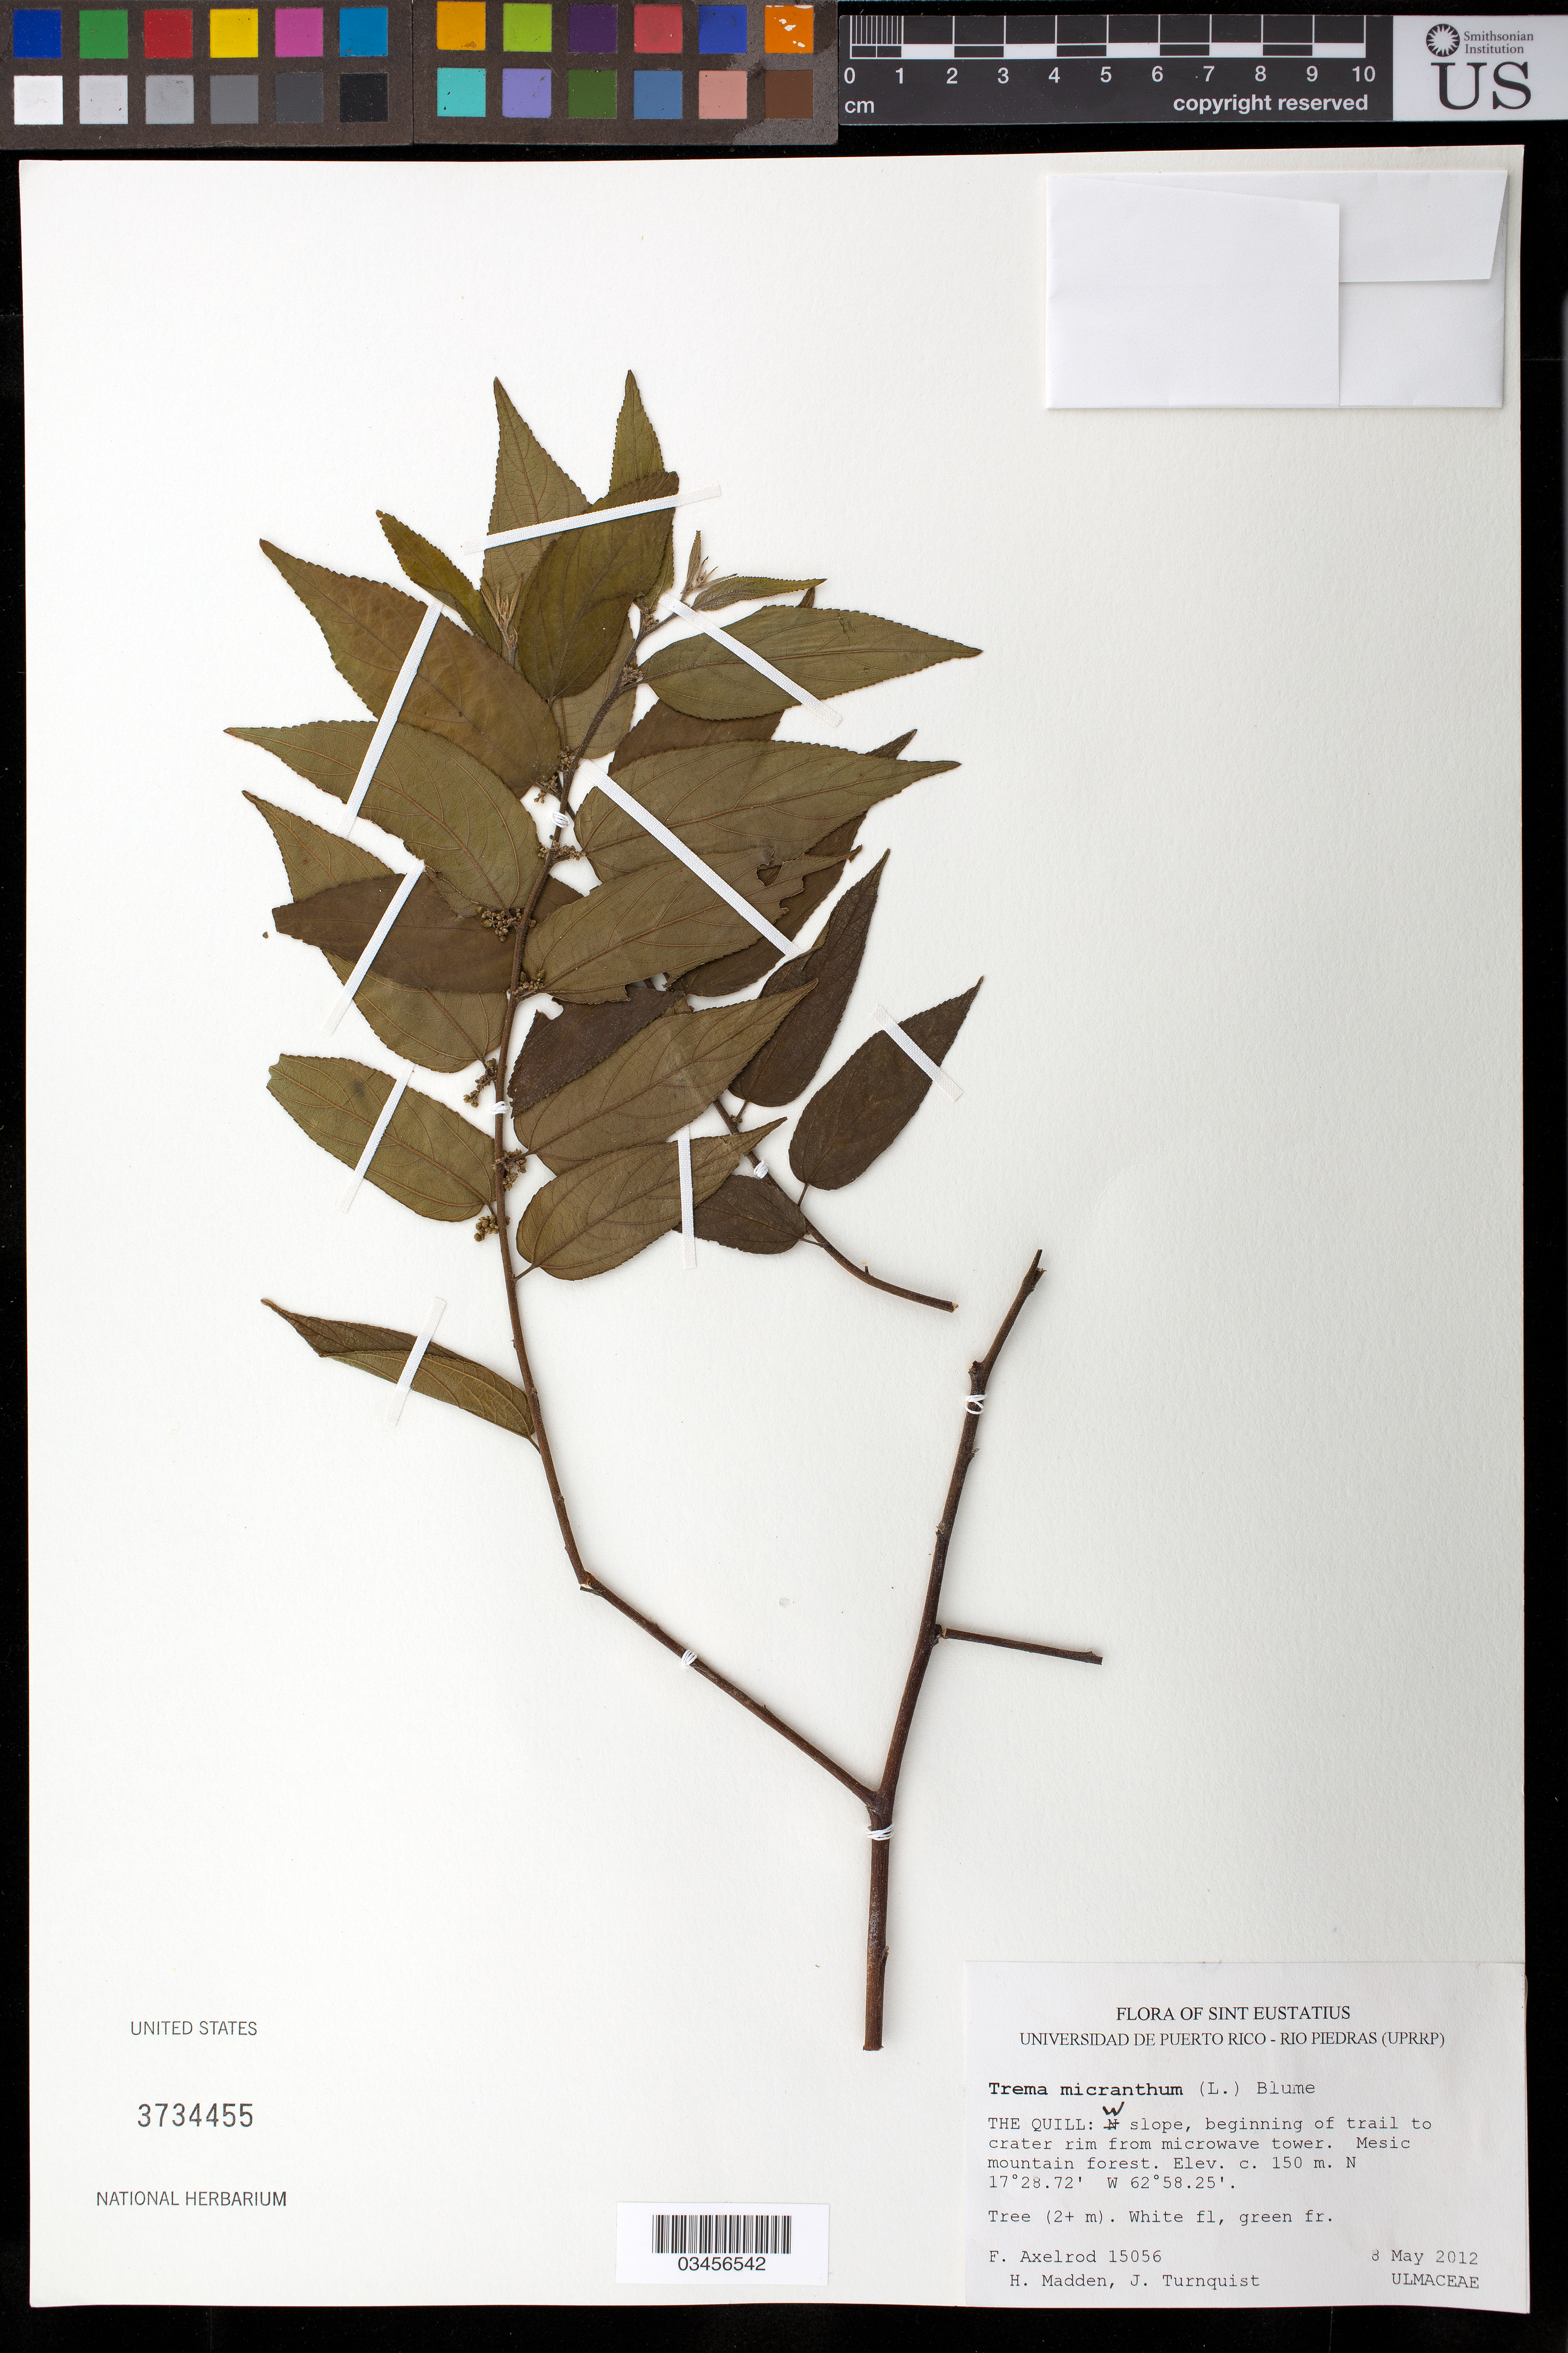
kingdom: Plantae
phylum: Tracheophyta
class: Magnoliopsida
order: Rosales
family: Cannabaceae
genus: Trema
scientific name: Trema micranthum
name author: (L.) Blume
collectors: F. S. Axelrod, H. Madden & J. Turnquist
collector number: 15056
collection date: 2012-05-08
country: Netherlands Antilles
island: Sint Eustatius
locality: The Quill: W slope, beginning of trail to crater rim from microwave tower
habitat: Mesic mountain forest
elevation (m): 150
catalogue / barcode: US 3734455